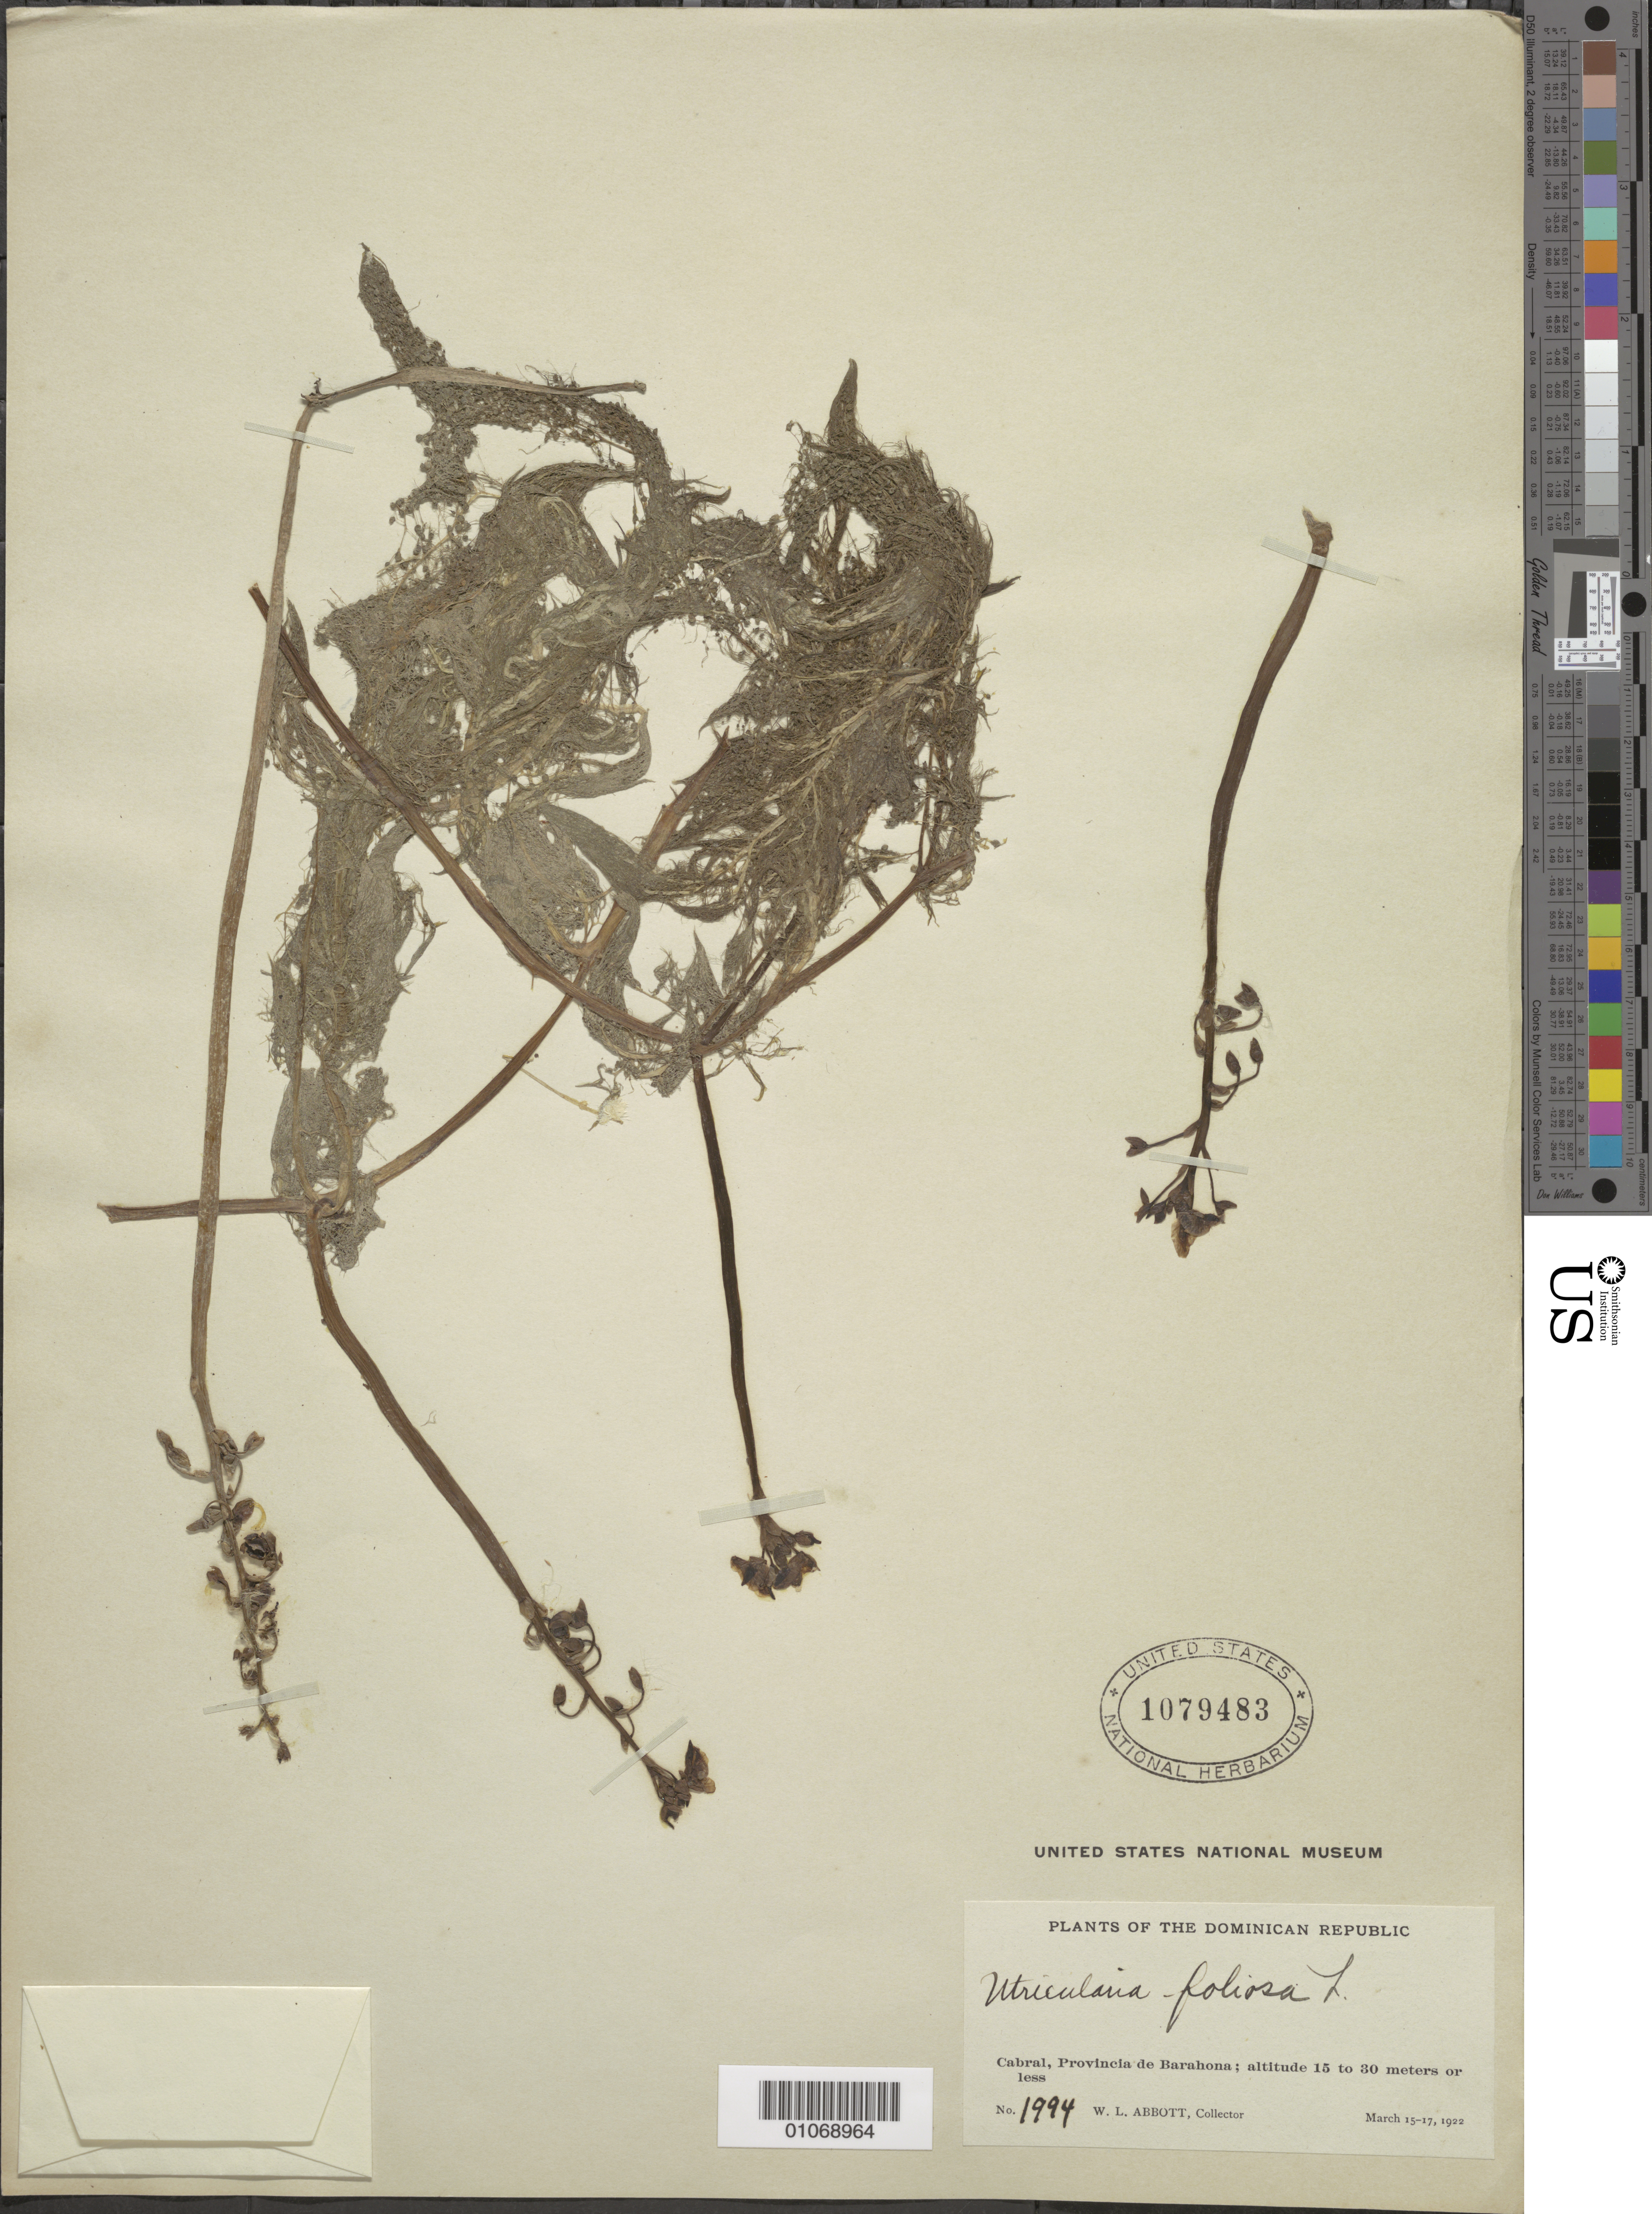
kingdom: Plantae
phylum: Tracheophyta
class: Magnoliopsida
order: Lamiales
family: Lentibulariaceae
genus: Utricularia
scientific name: Utricularia foliosa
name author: L.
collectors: W. L. Abbott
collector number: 1994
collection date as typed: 15 Mar 1922 to 17 Mar 1922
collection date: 1922-03-15/1922-03-17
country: Dominican Republic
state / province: Barahona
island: Hispaniola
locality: Cabral.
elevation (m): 15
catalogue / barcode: US 1079483